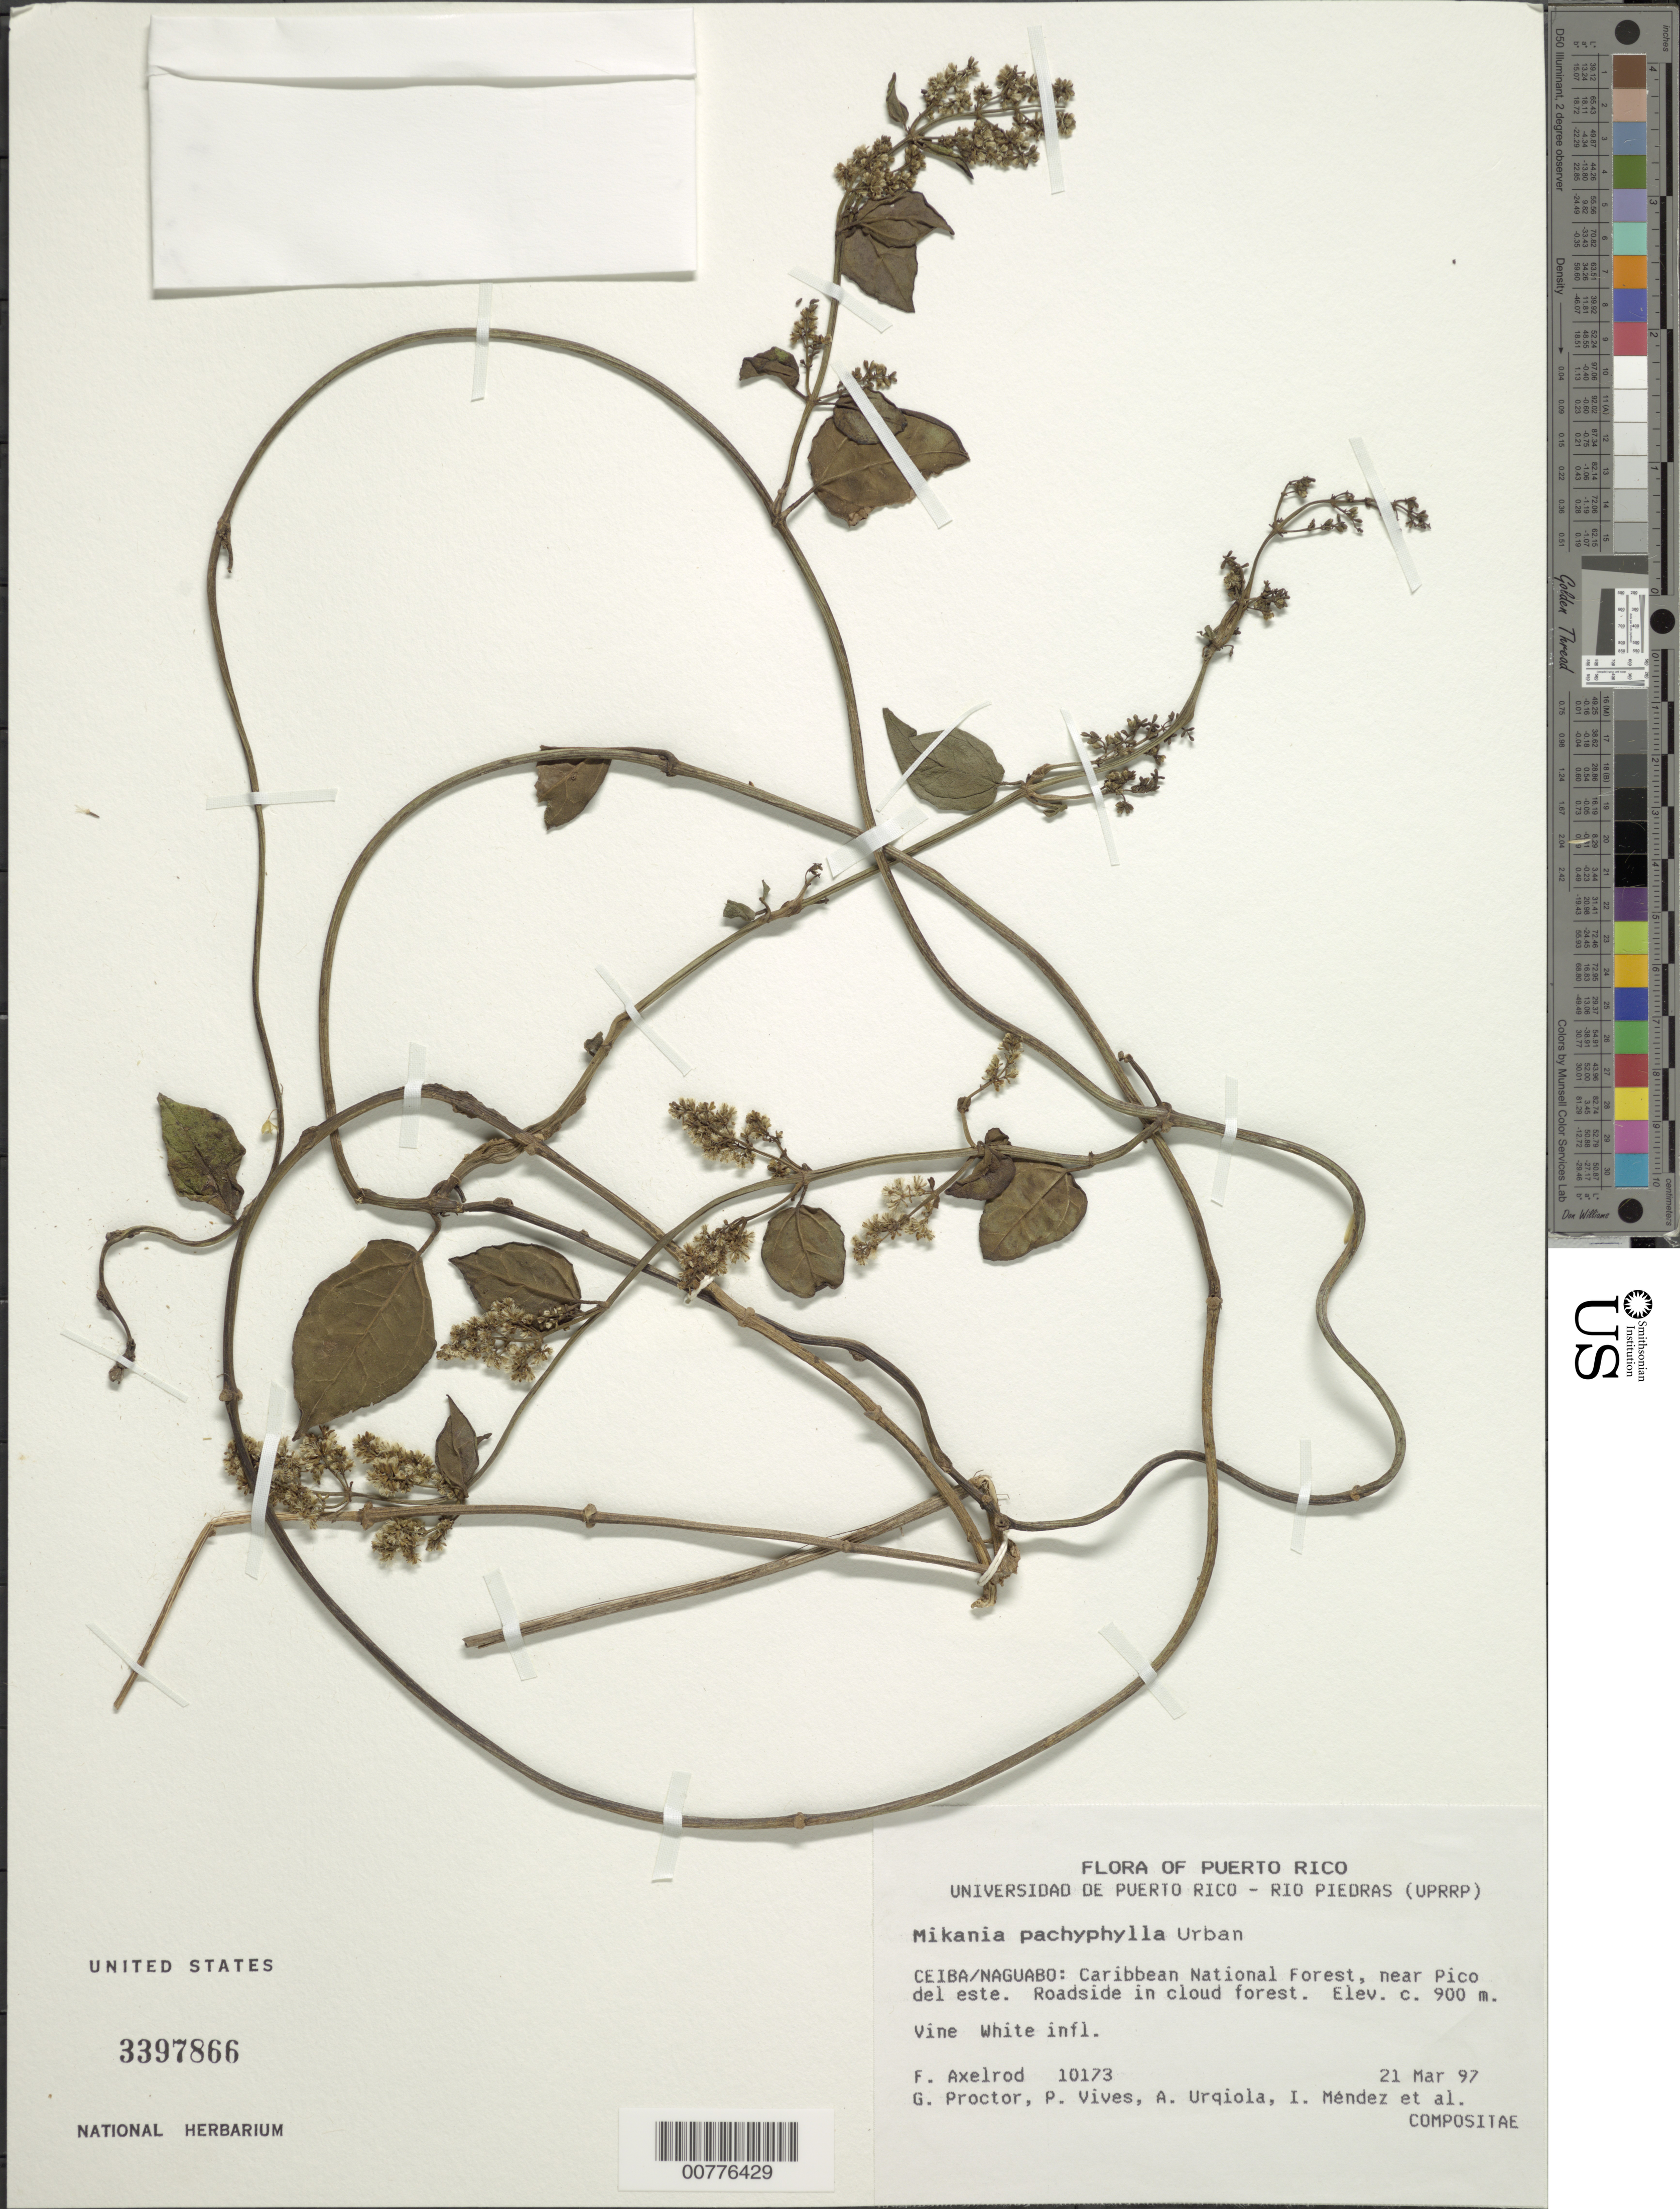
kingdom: Plantae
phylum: Tracheophyta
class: Magnoliopsida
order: Asterales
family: Asteraceae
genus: Mikania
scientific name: Mikania pachyphylla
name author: Urb.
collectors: F. S. Axelrod, G. Proctor, P. Vives, A. Urquiola, I. Méndez & et al.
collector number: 10173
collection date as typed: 21 Mar 1997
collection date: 1997-03-21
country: Puerto Rico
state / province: Naguabo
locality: Ceiba/Naguabo: Caribbean National Forest, near Pico del Este. Roadside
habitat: Cloud forest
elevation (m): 900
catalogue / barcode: US 3397866